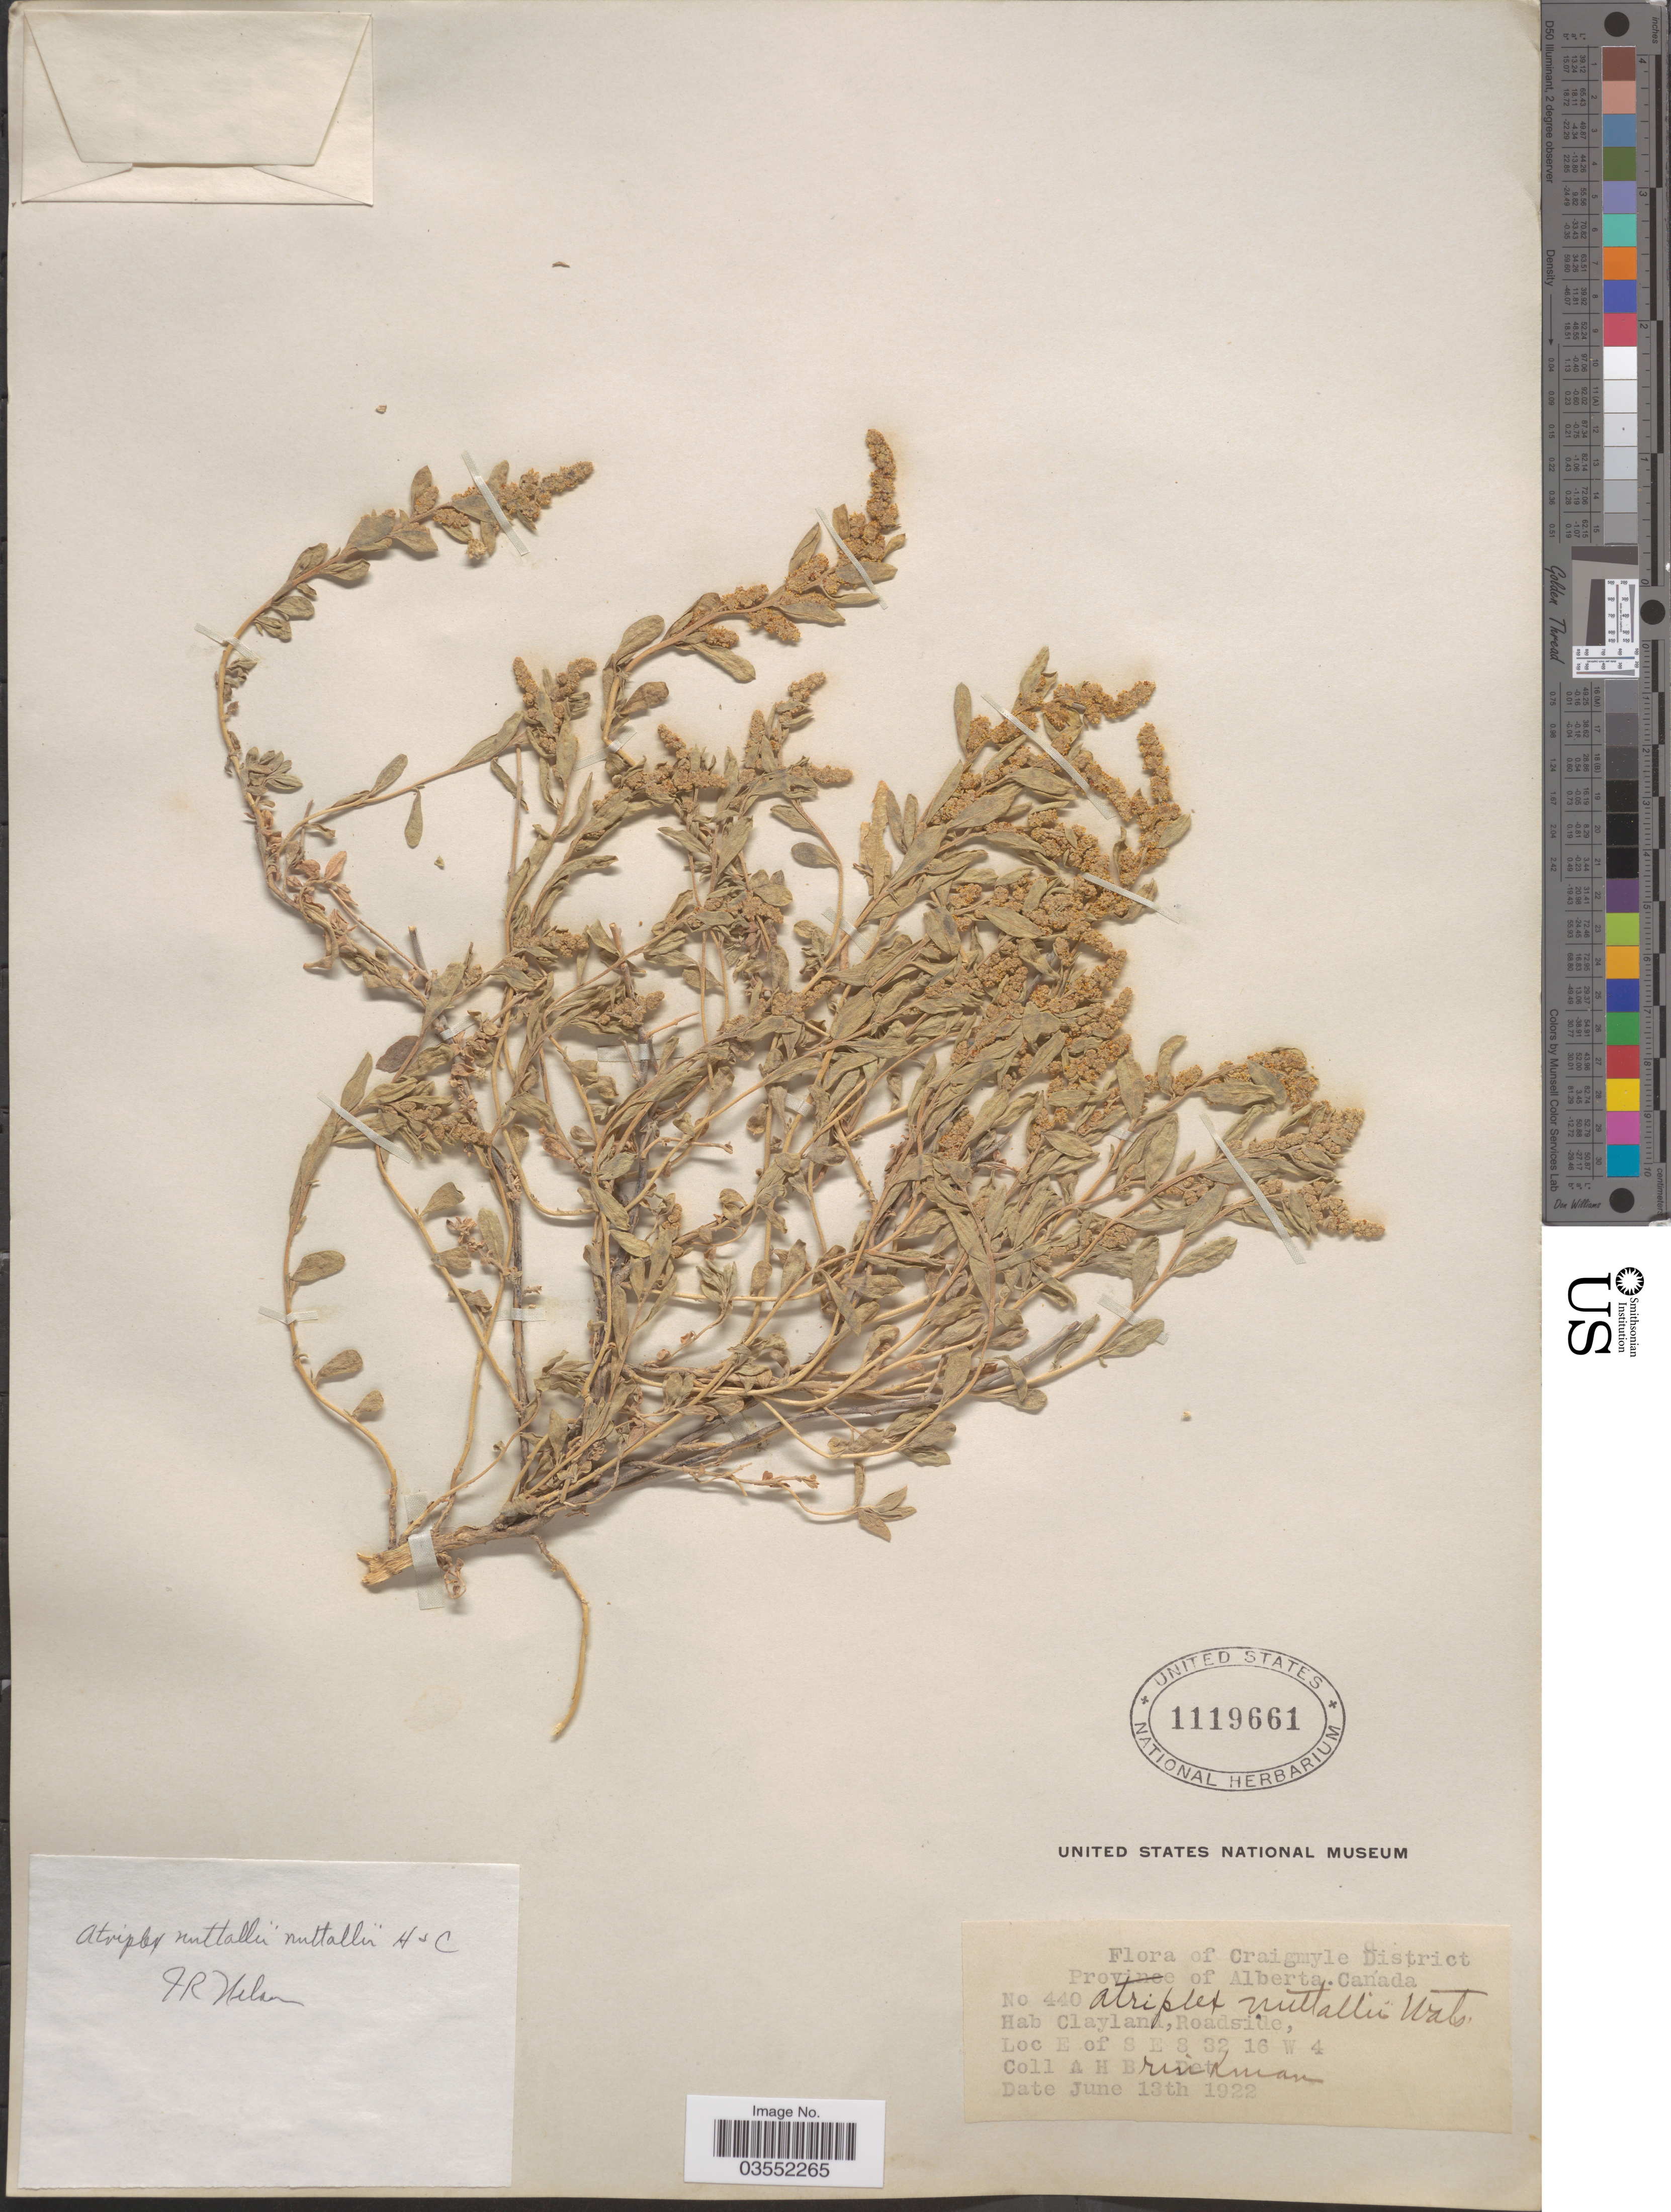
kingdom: Plantae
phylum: Tracheophyta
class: Magnoliopsida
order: Caryophyllales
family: Amaranthaceae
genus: Atriplex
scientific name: Atriplex nuttallii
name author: S. Watson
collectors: A. Brinkman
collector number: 440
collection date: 1922-06-13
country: Canada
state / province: Alberta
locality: Craigmyle District. Clayland, Roadside. E of S E 8 32 16 W 4.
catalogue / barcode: US 1119661